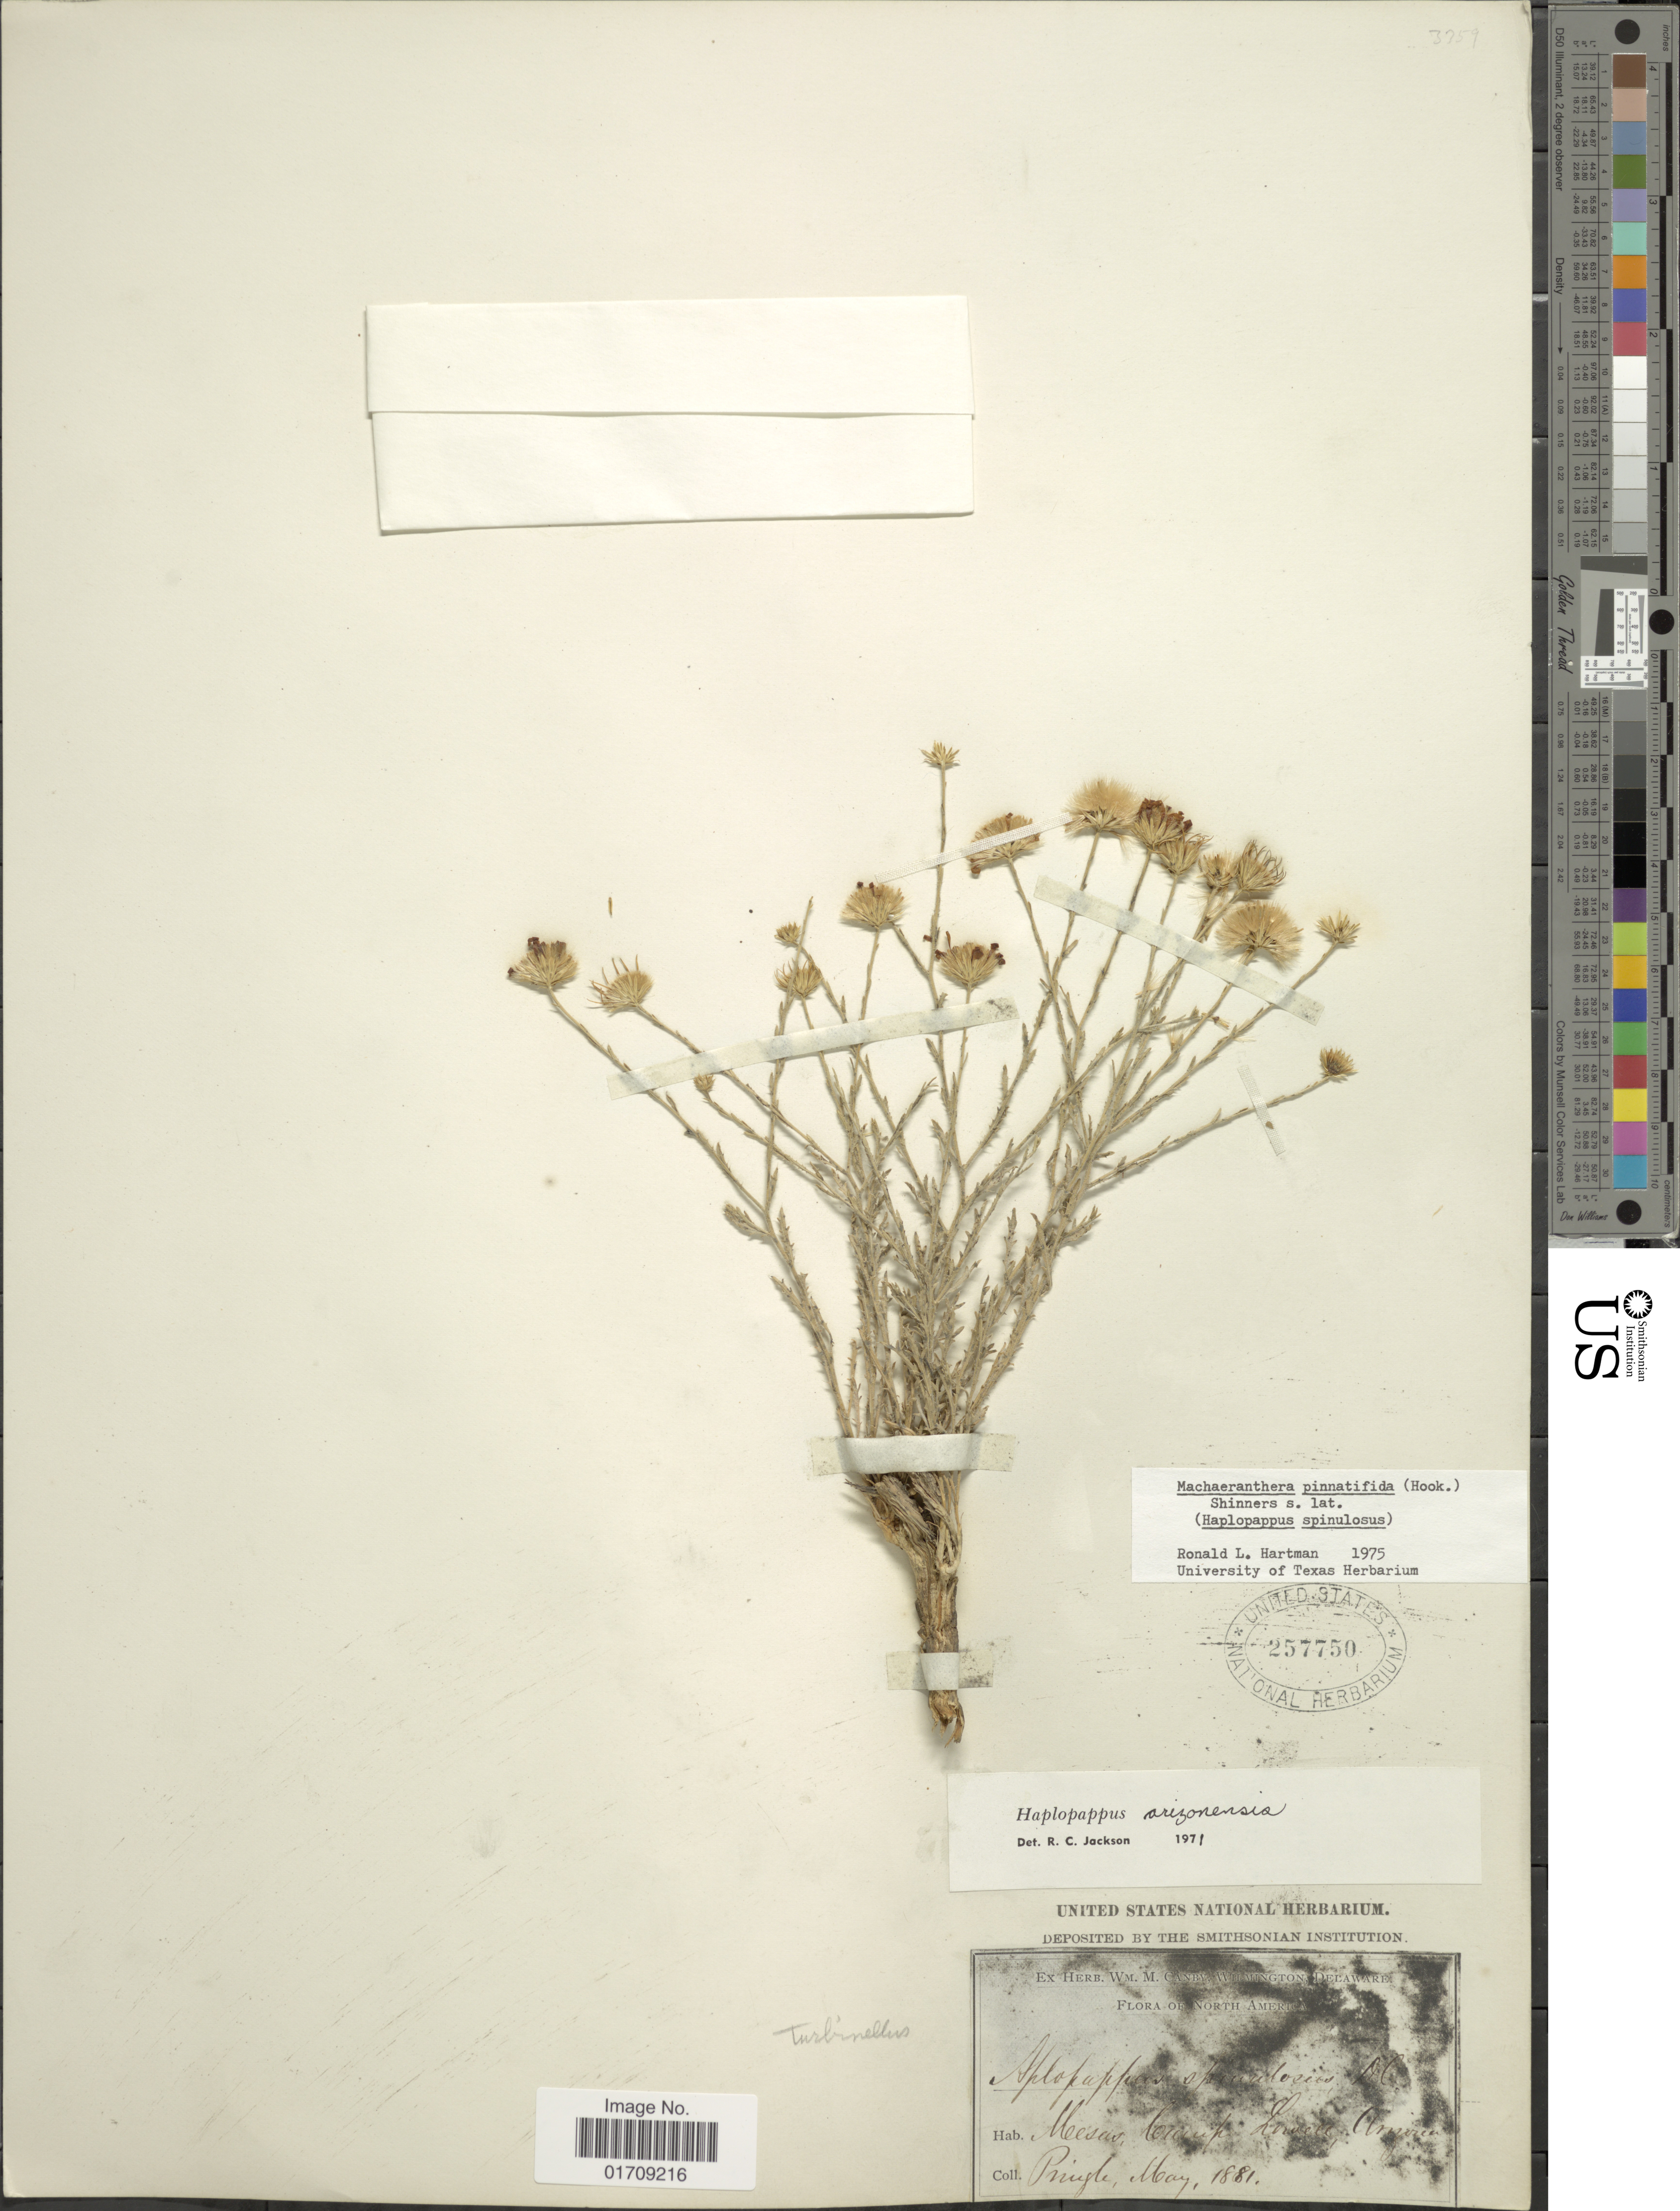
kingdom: Plantae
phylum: Tracheophyta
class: Magnoliopsida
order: Asterales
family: Asteraceae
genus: Machaeranthera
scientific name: Machaeranthera pinnatifida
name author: (Hook.) Shinners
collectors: -- Pringle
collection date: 1881-05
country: United States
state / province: Arizona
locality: Mesas, Camp Lowell =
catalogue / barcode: US 257750